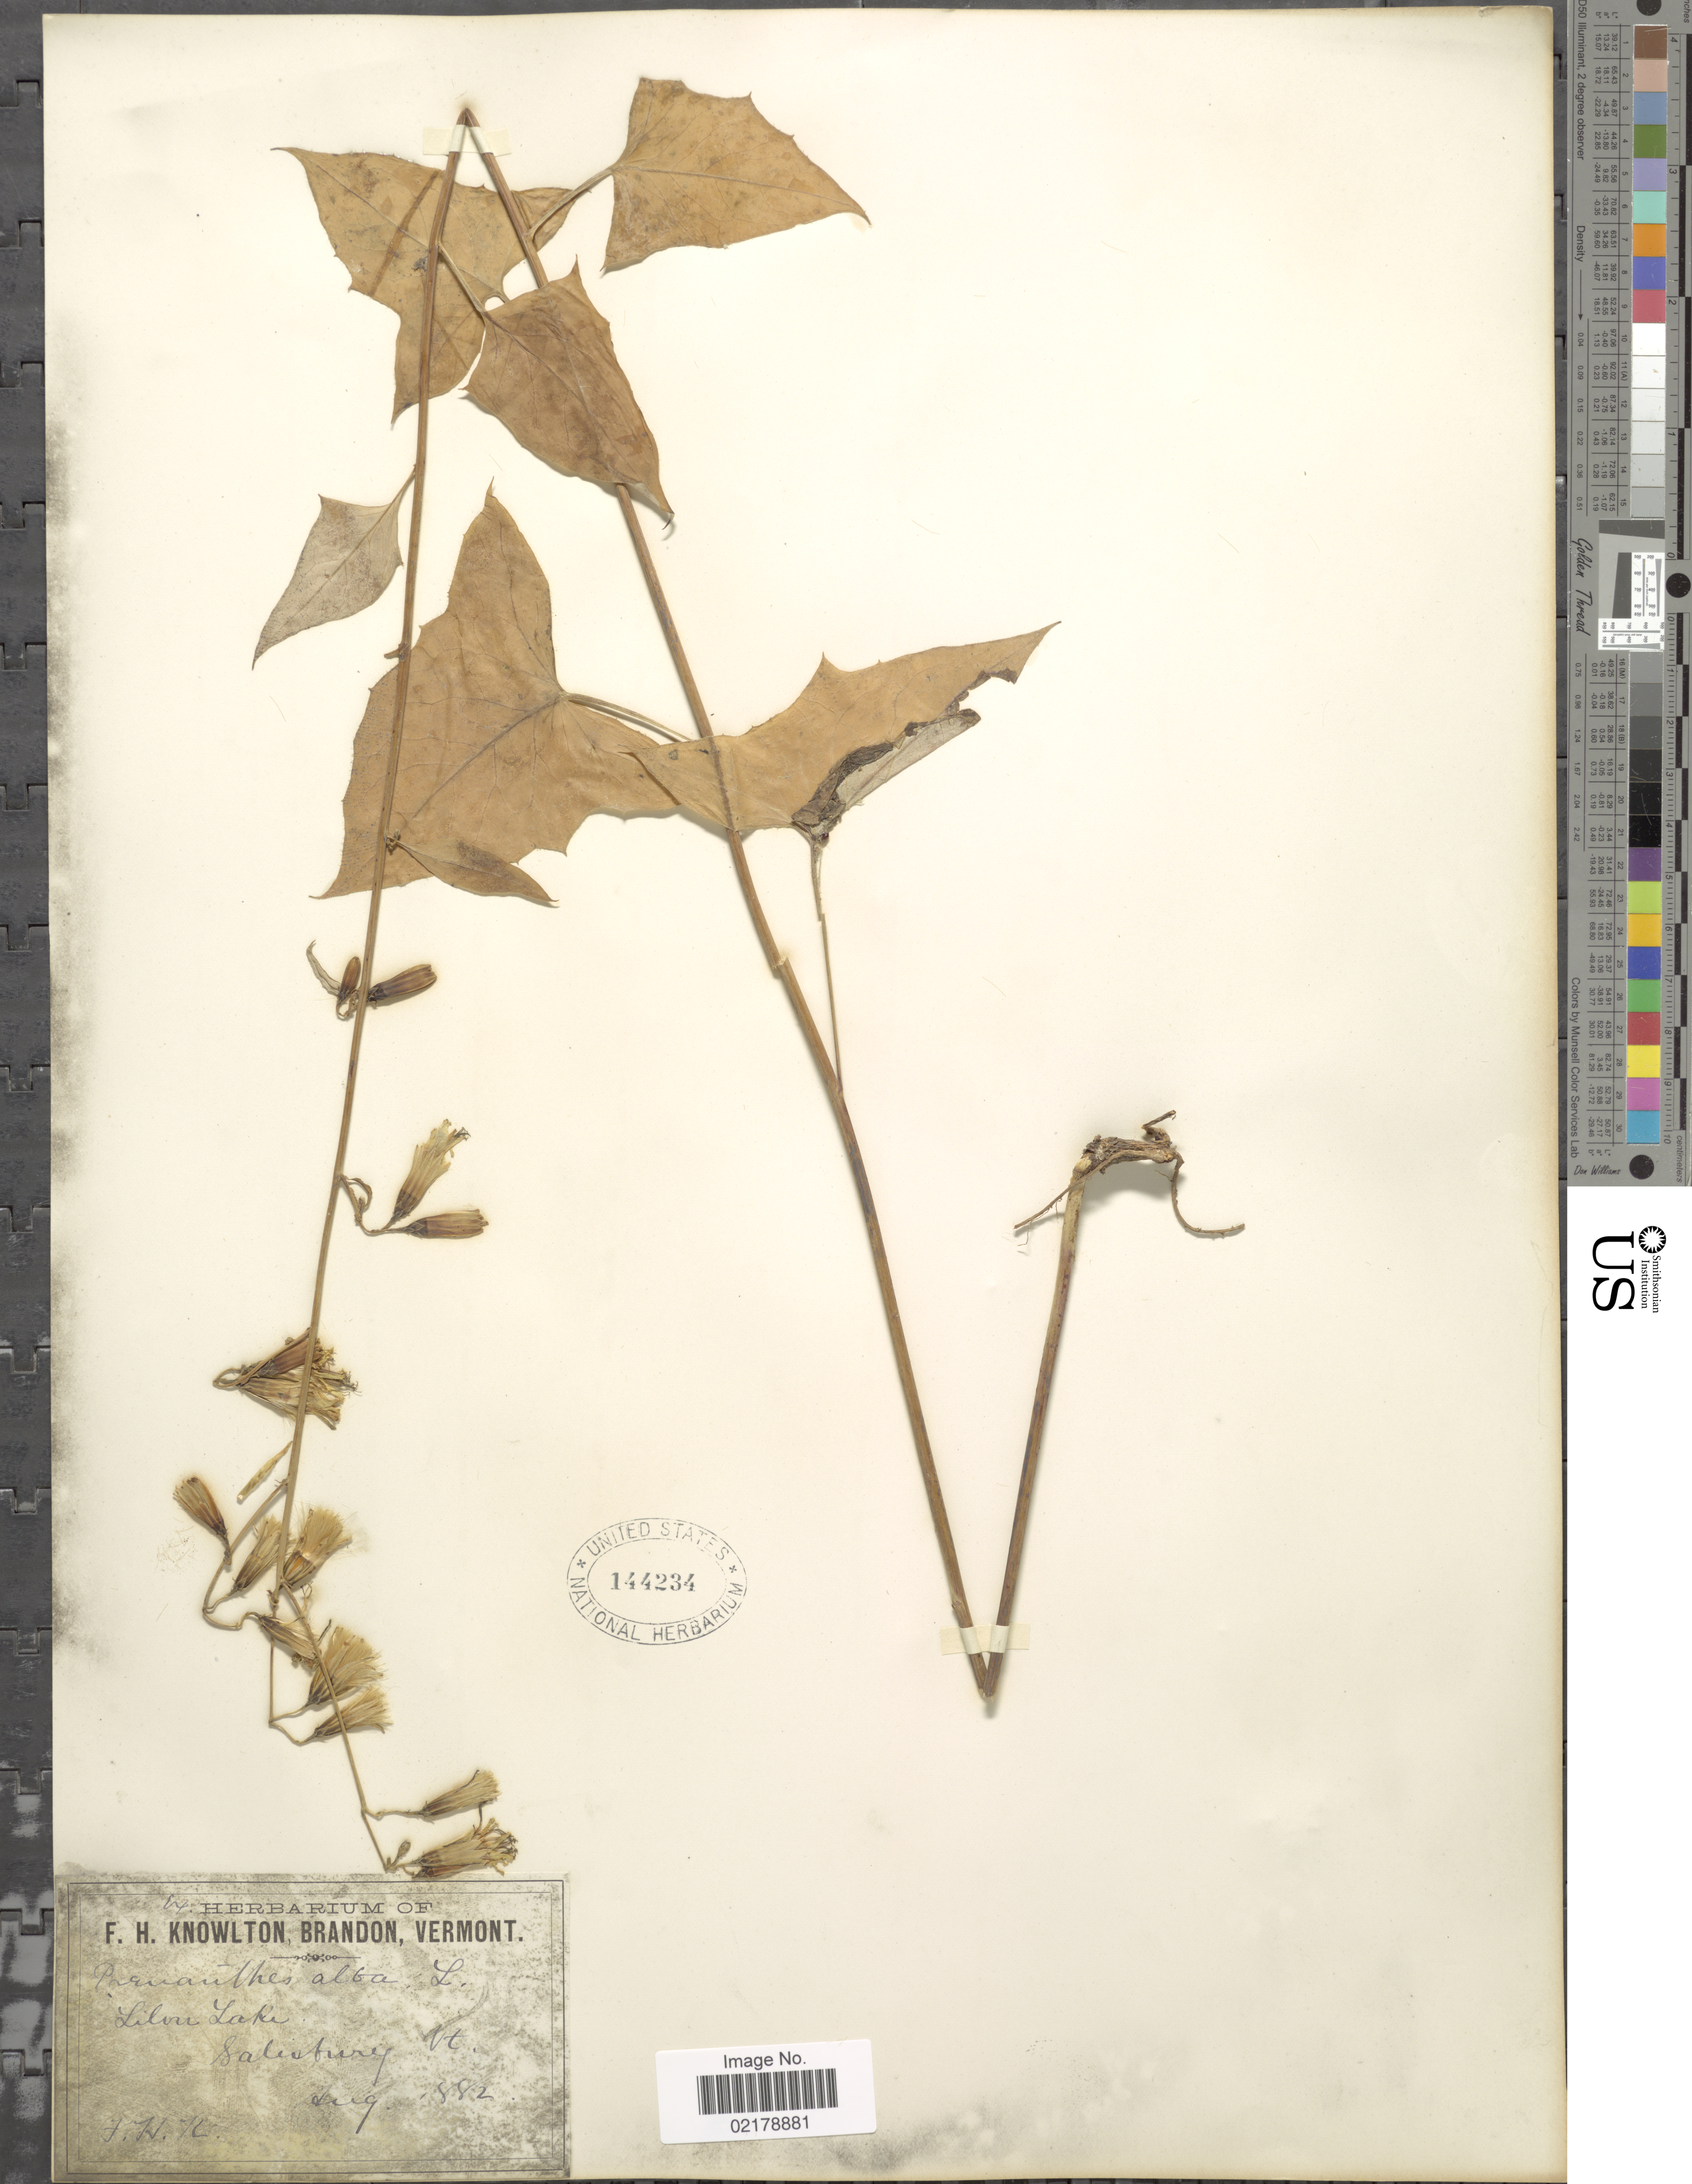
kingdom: Plantae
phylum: Tracheophyta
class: Magnoliopsida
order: Asterales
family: Asteraceae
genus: Nabalus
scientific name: Nabalus albus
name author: (L.) Hook.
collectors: F. H. Knowlton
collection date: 1882-08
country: United States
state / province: Vermont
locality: Salisbury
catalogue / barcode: US 144234